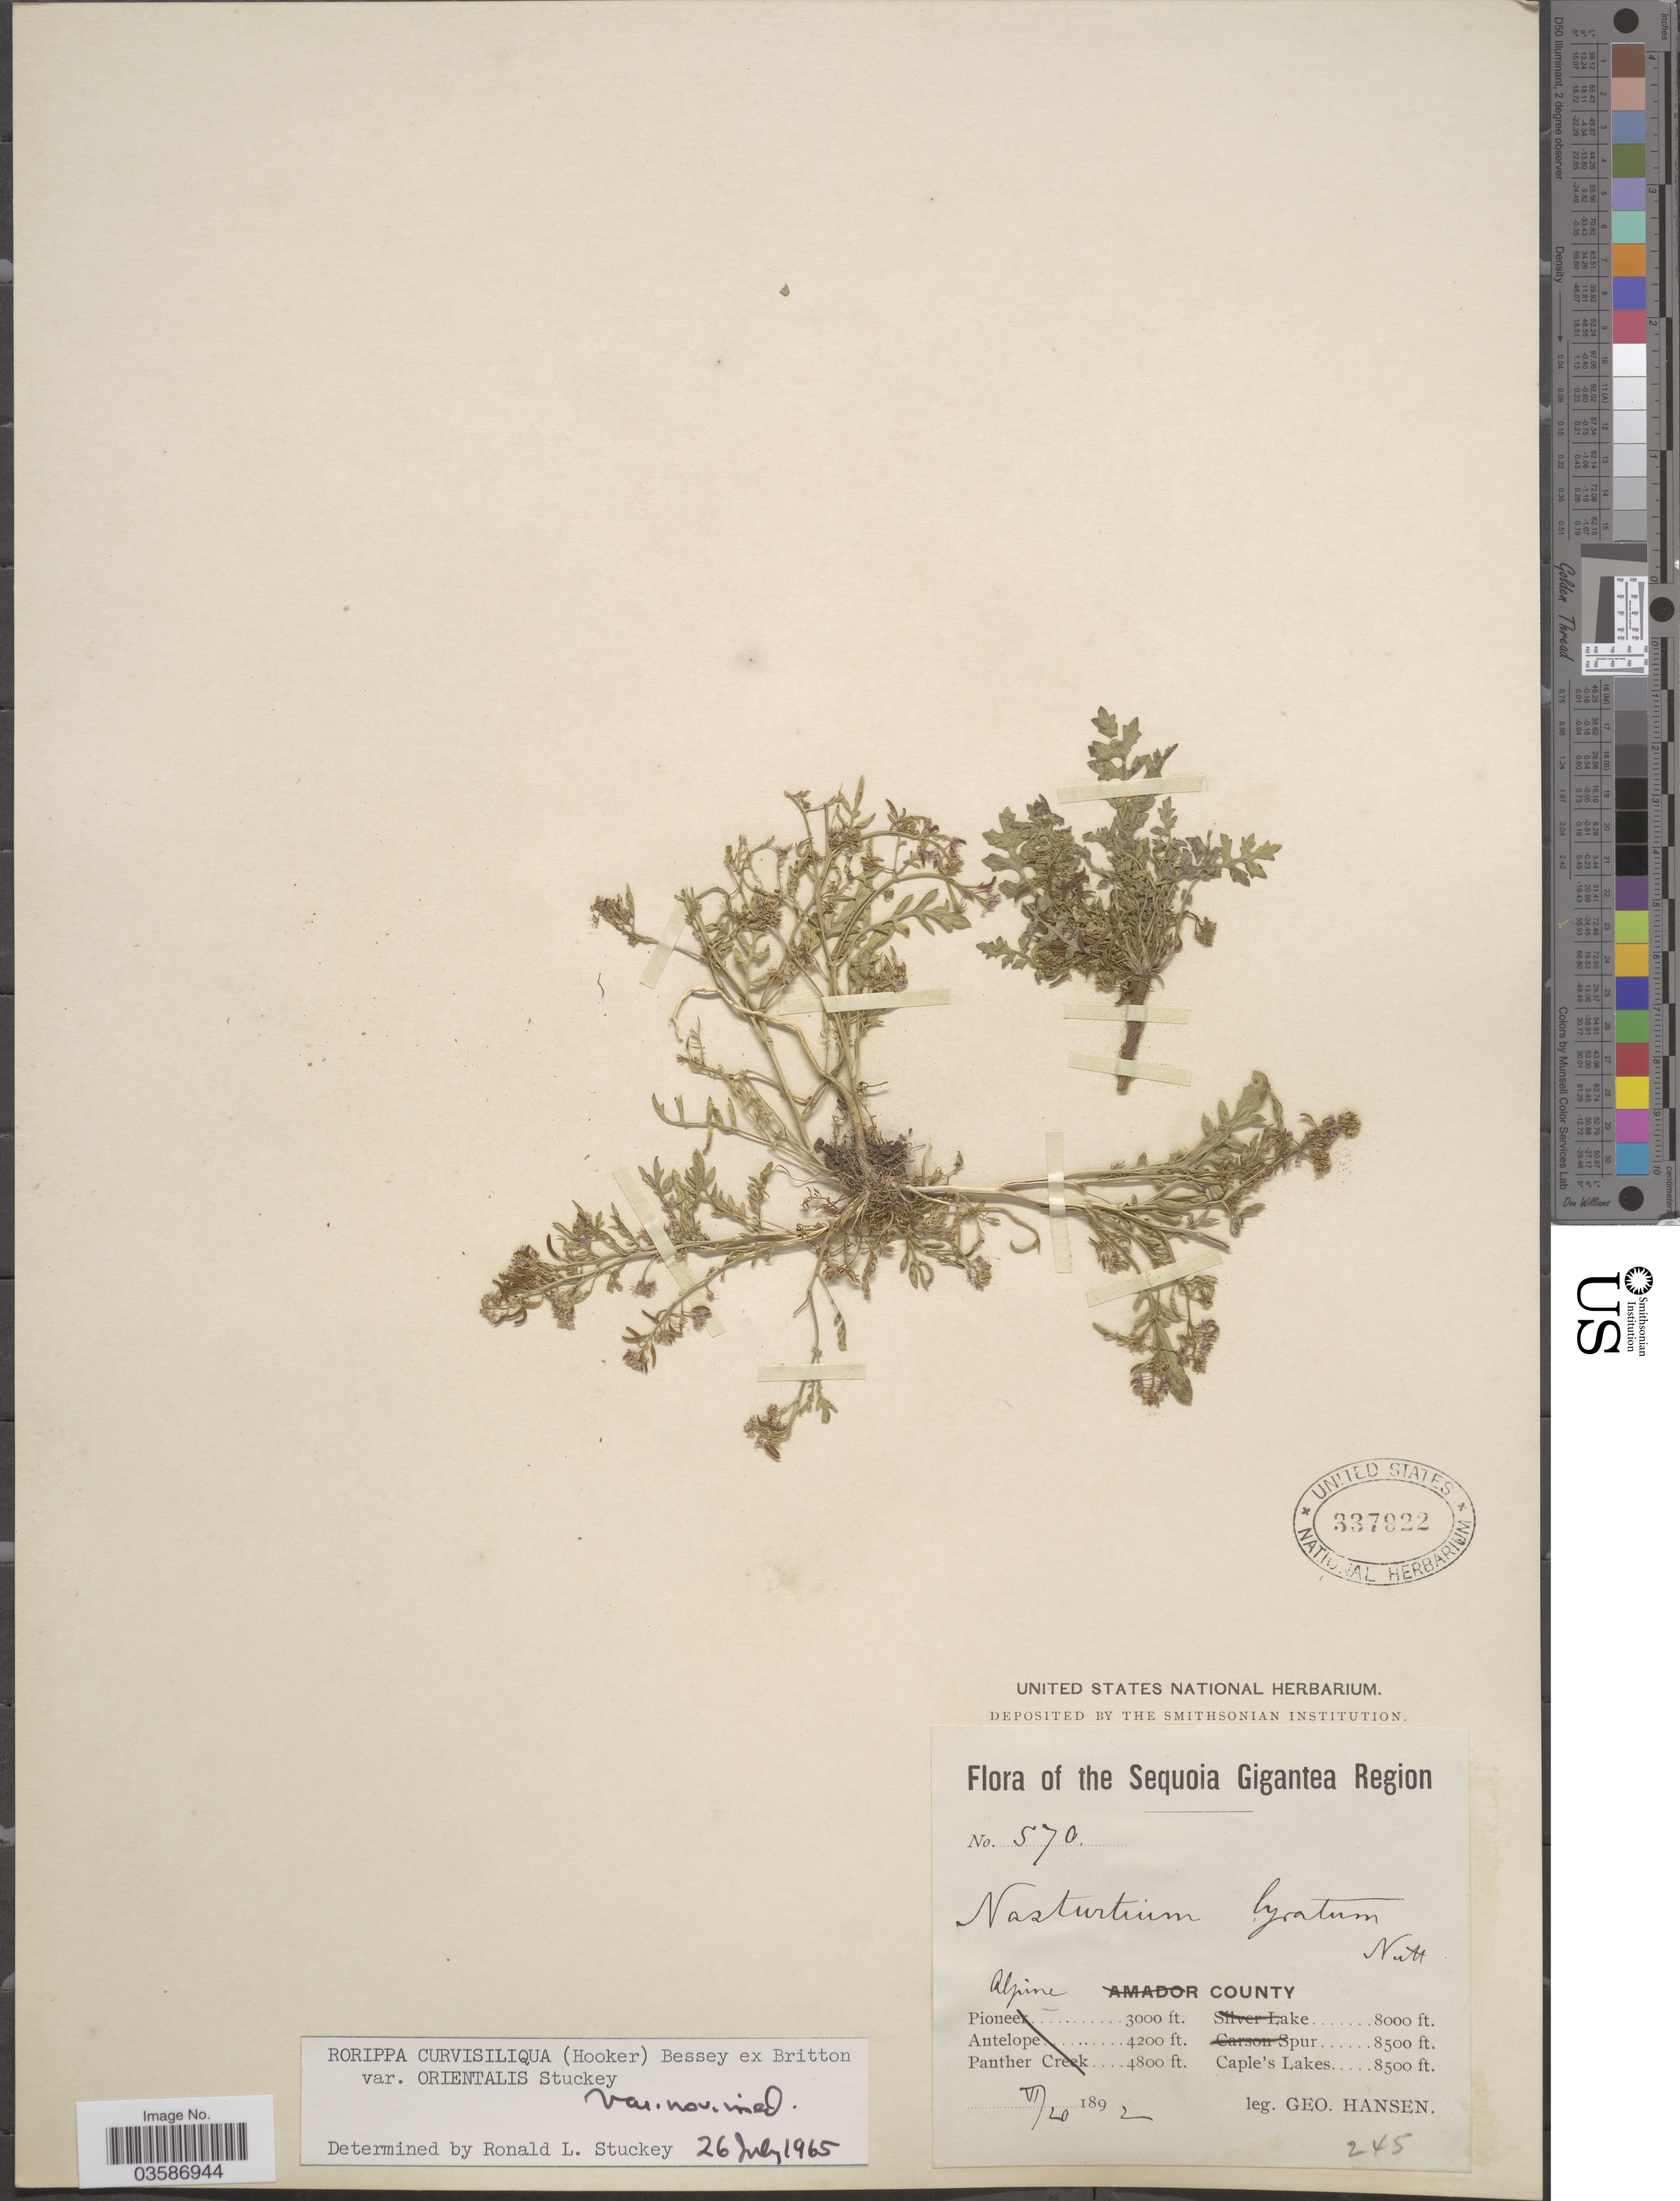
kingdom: Plantae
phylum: Tracheophyta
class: Magnoliopsida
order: Brassicales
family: Brassicaceae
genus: Rorippa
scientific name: Rorippa curvisiliqua var. orientalis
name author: Stuckey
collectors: G. Hansen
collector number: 570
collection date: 1892-06-20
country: United States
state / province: California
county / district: Alpine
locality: The Sequoia Gigantea Region. Alpine County. Caple's Lakes.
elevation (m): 2591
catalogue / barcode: US 337922